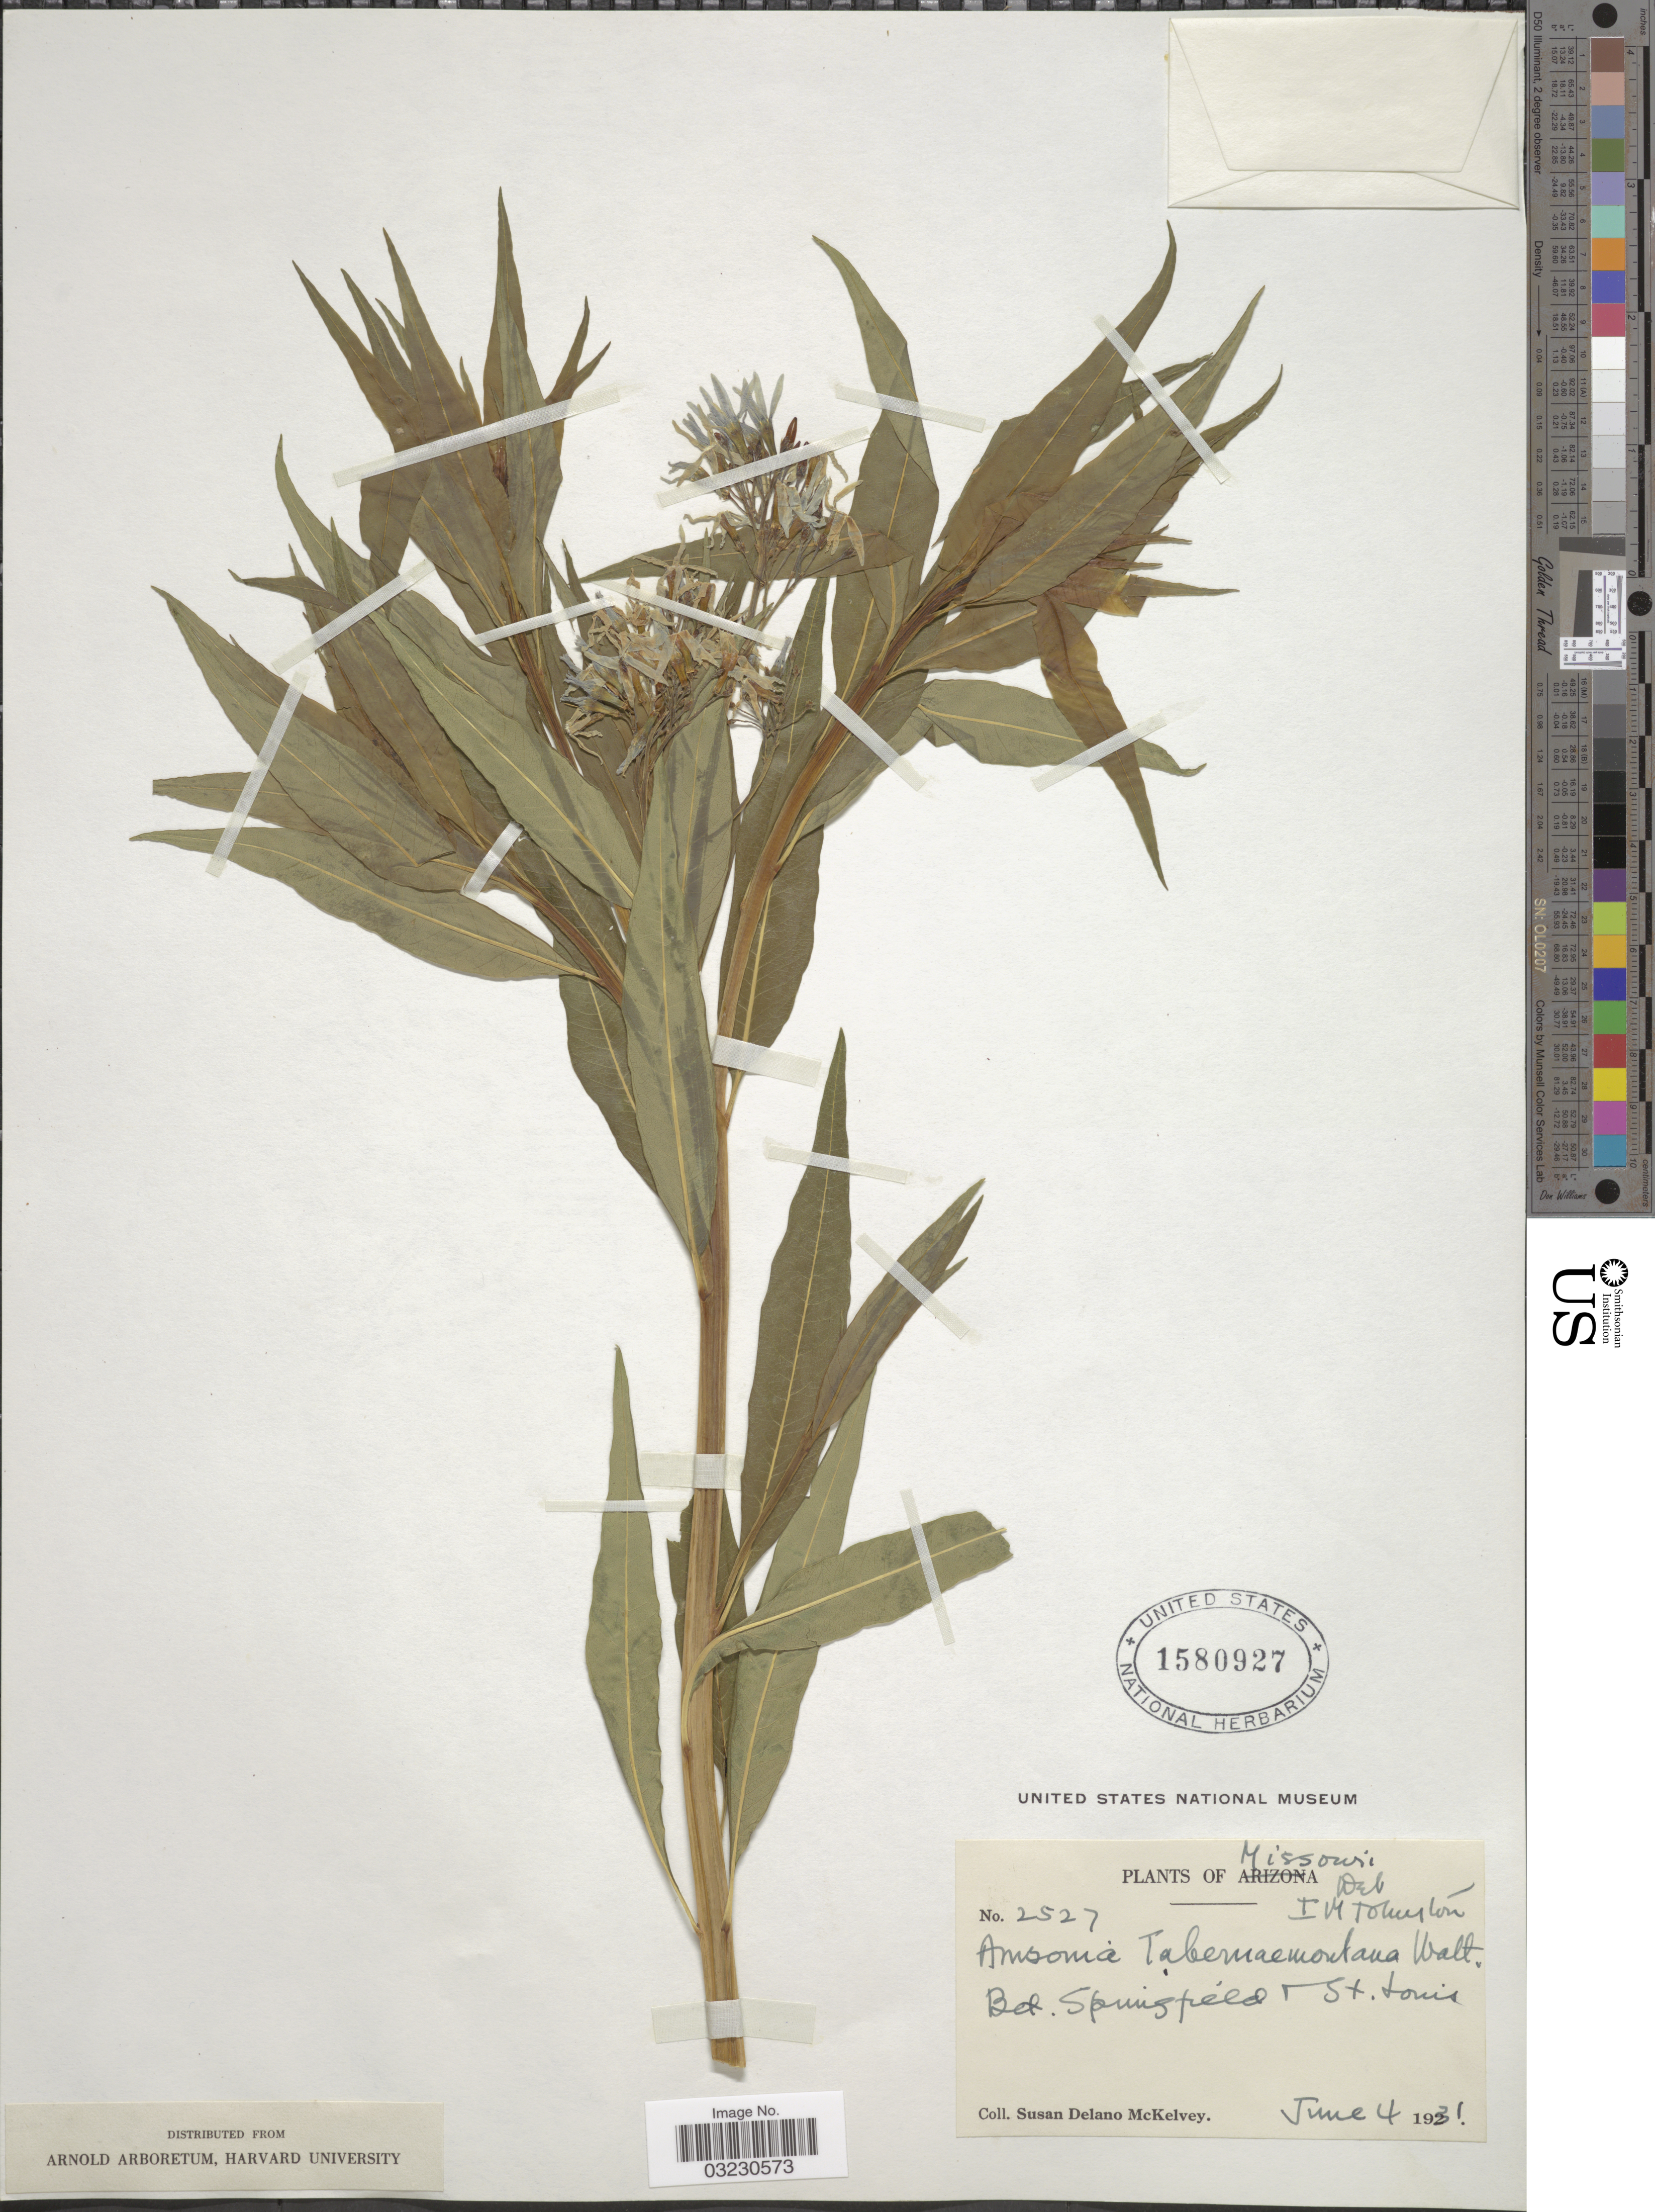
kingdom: Plantae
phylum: Tracheophyta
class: Magnoliopsida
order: Gentianales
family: Apocynaceae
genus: Amsonia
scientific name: Amsonia tabernaemontana var. salicifolia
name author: (Pursh) Woodson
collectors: S. A. McKelvey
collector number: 2527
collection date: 1931-06-04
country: United States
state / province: Missouri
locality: Bet. Springfield & St. Louis.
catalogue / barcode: US 1580927